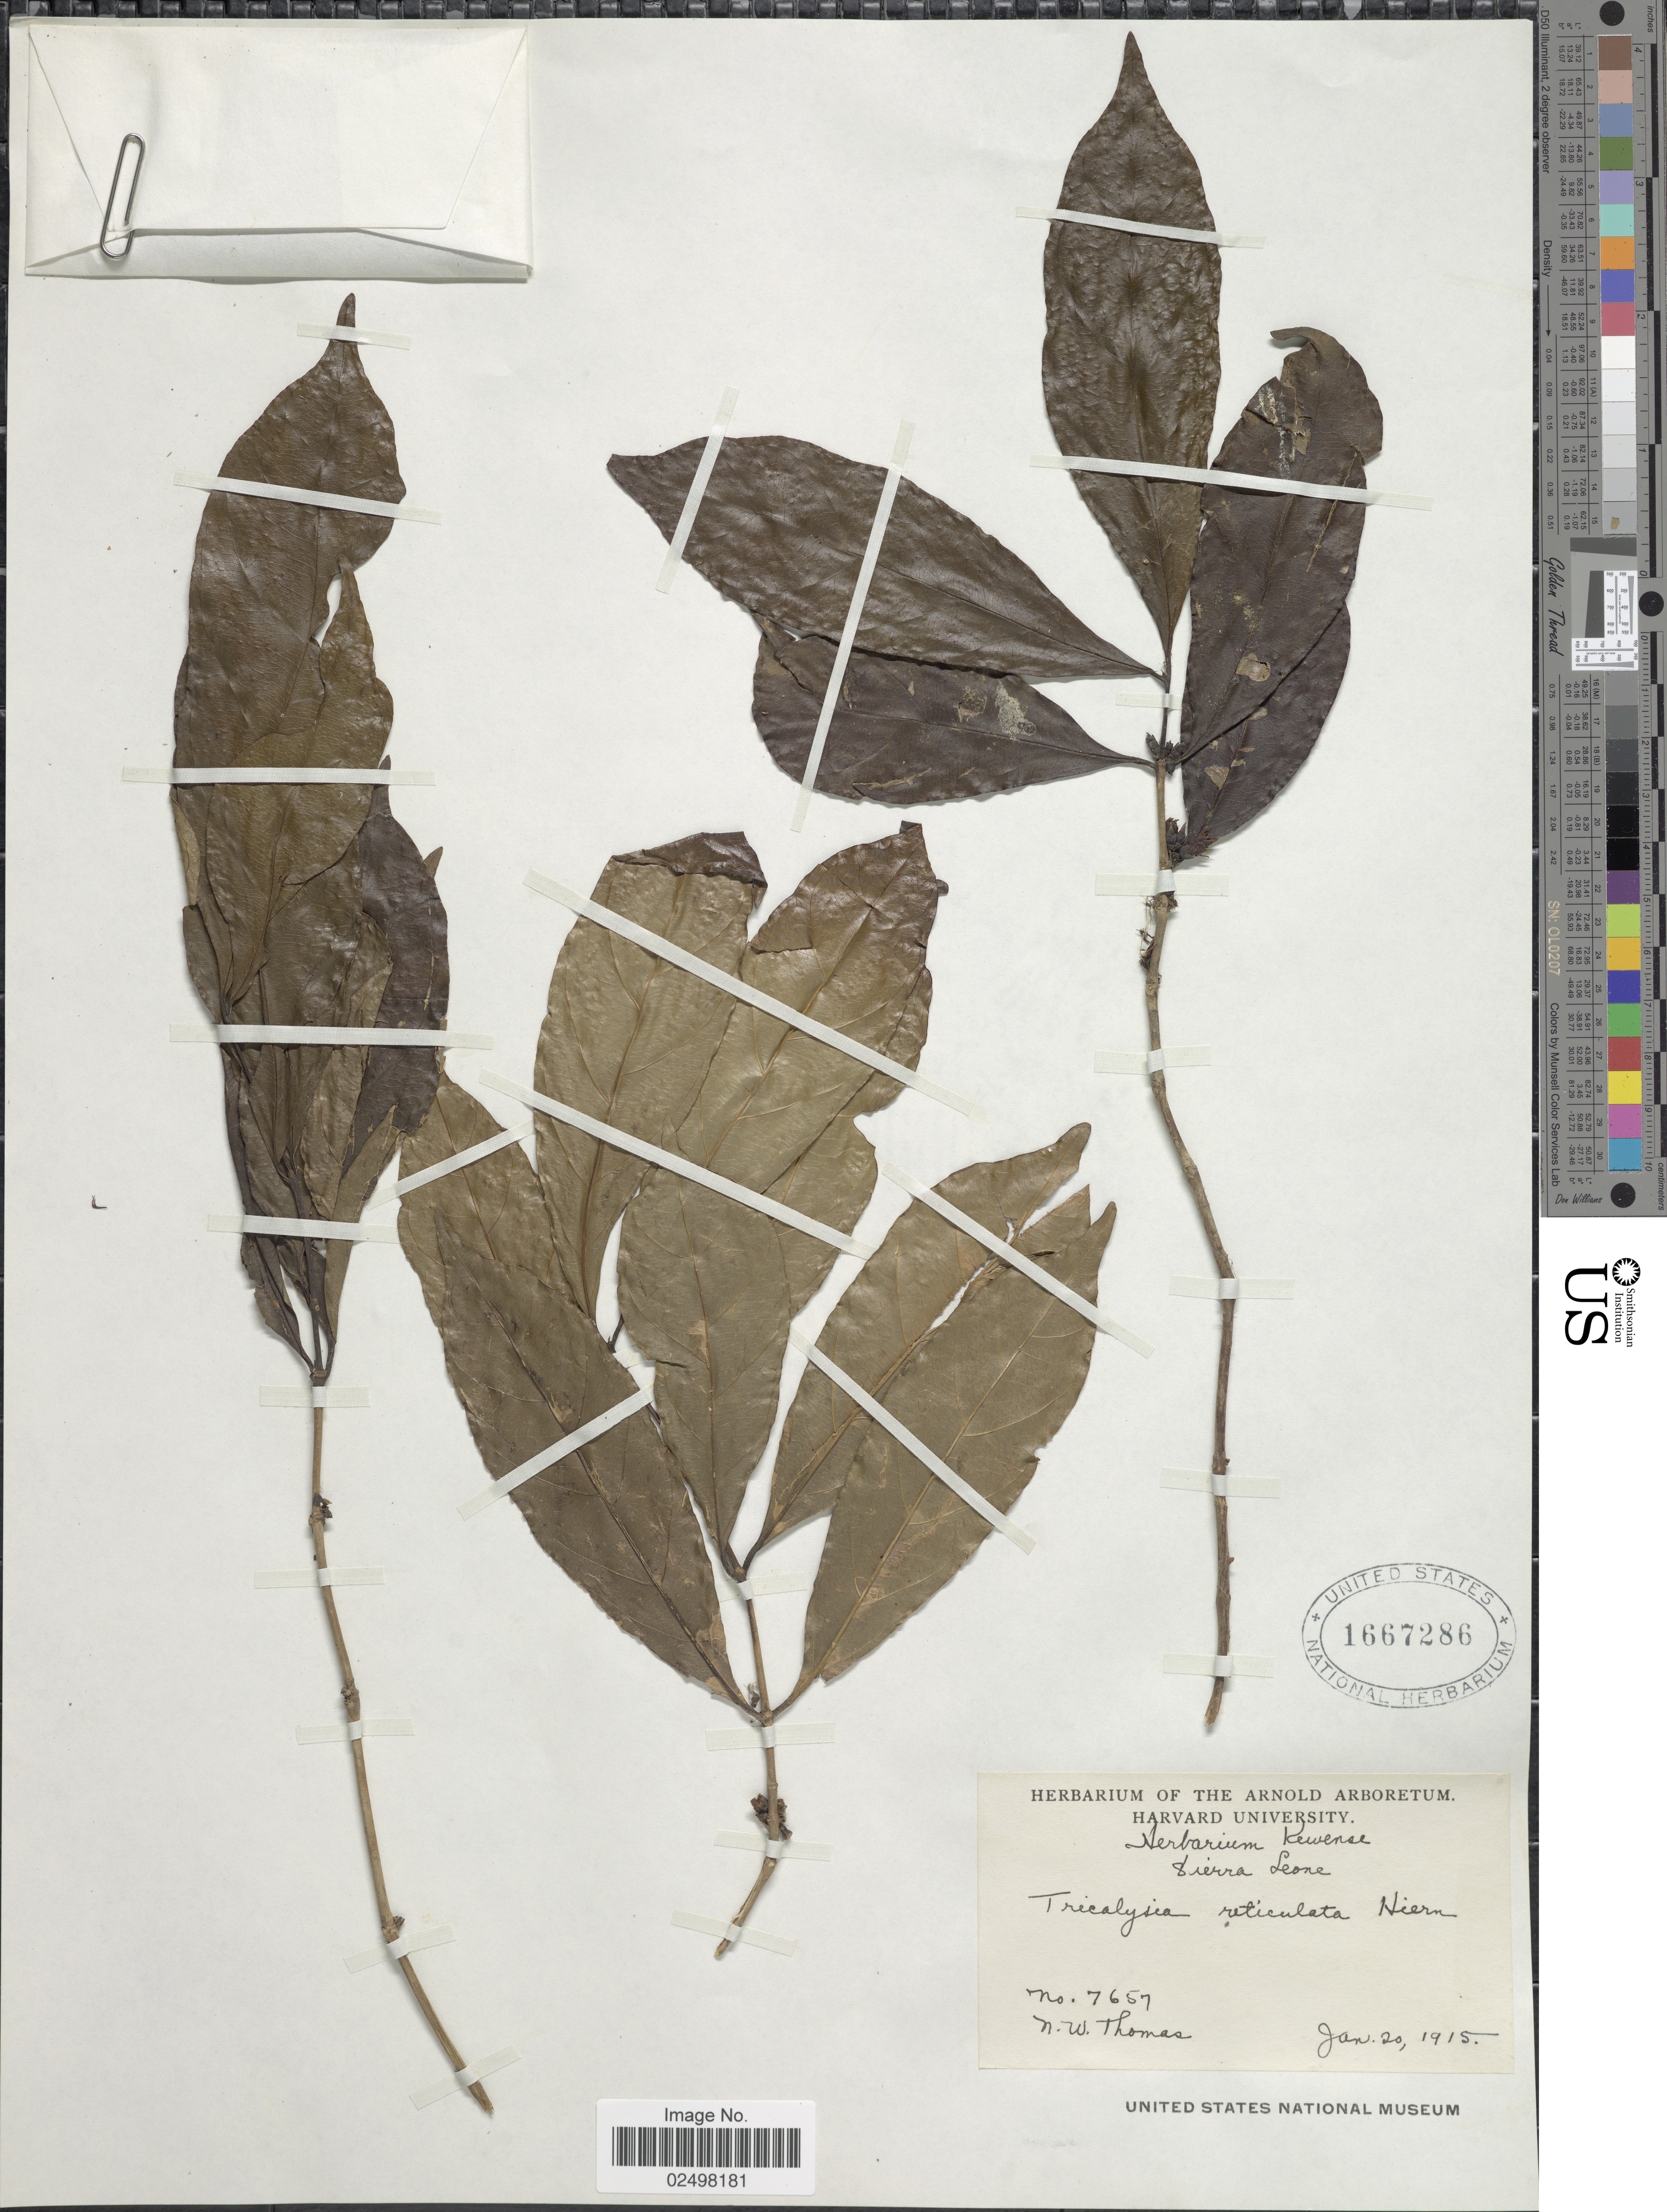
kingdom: Plantae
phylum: Tracheophyta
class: Magnoliopsida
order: Gentianales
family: Rubiaceae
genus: Tricalysia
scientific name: Tricalysia reticulata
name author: (Benth.) Hiern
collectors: N. Thomas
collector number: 7657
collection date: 1915-01-20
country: Sierra Leone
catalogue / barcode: US 1667286